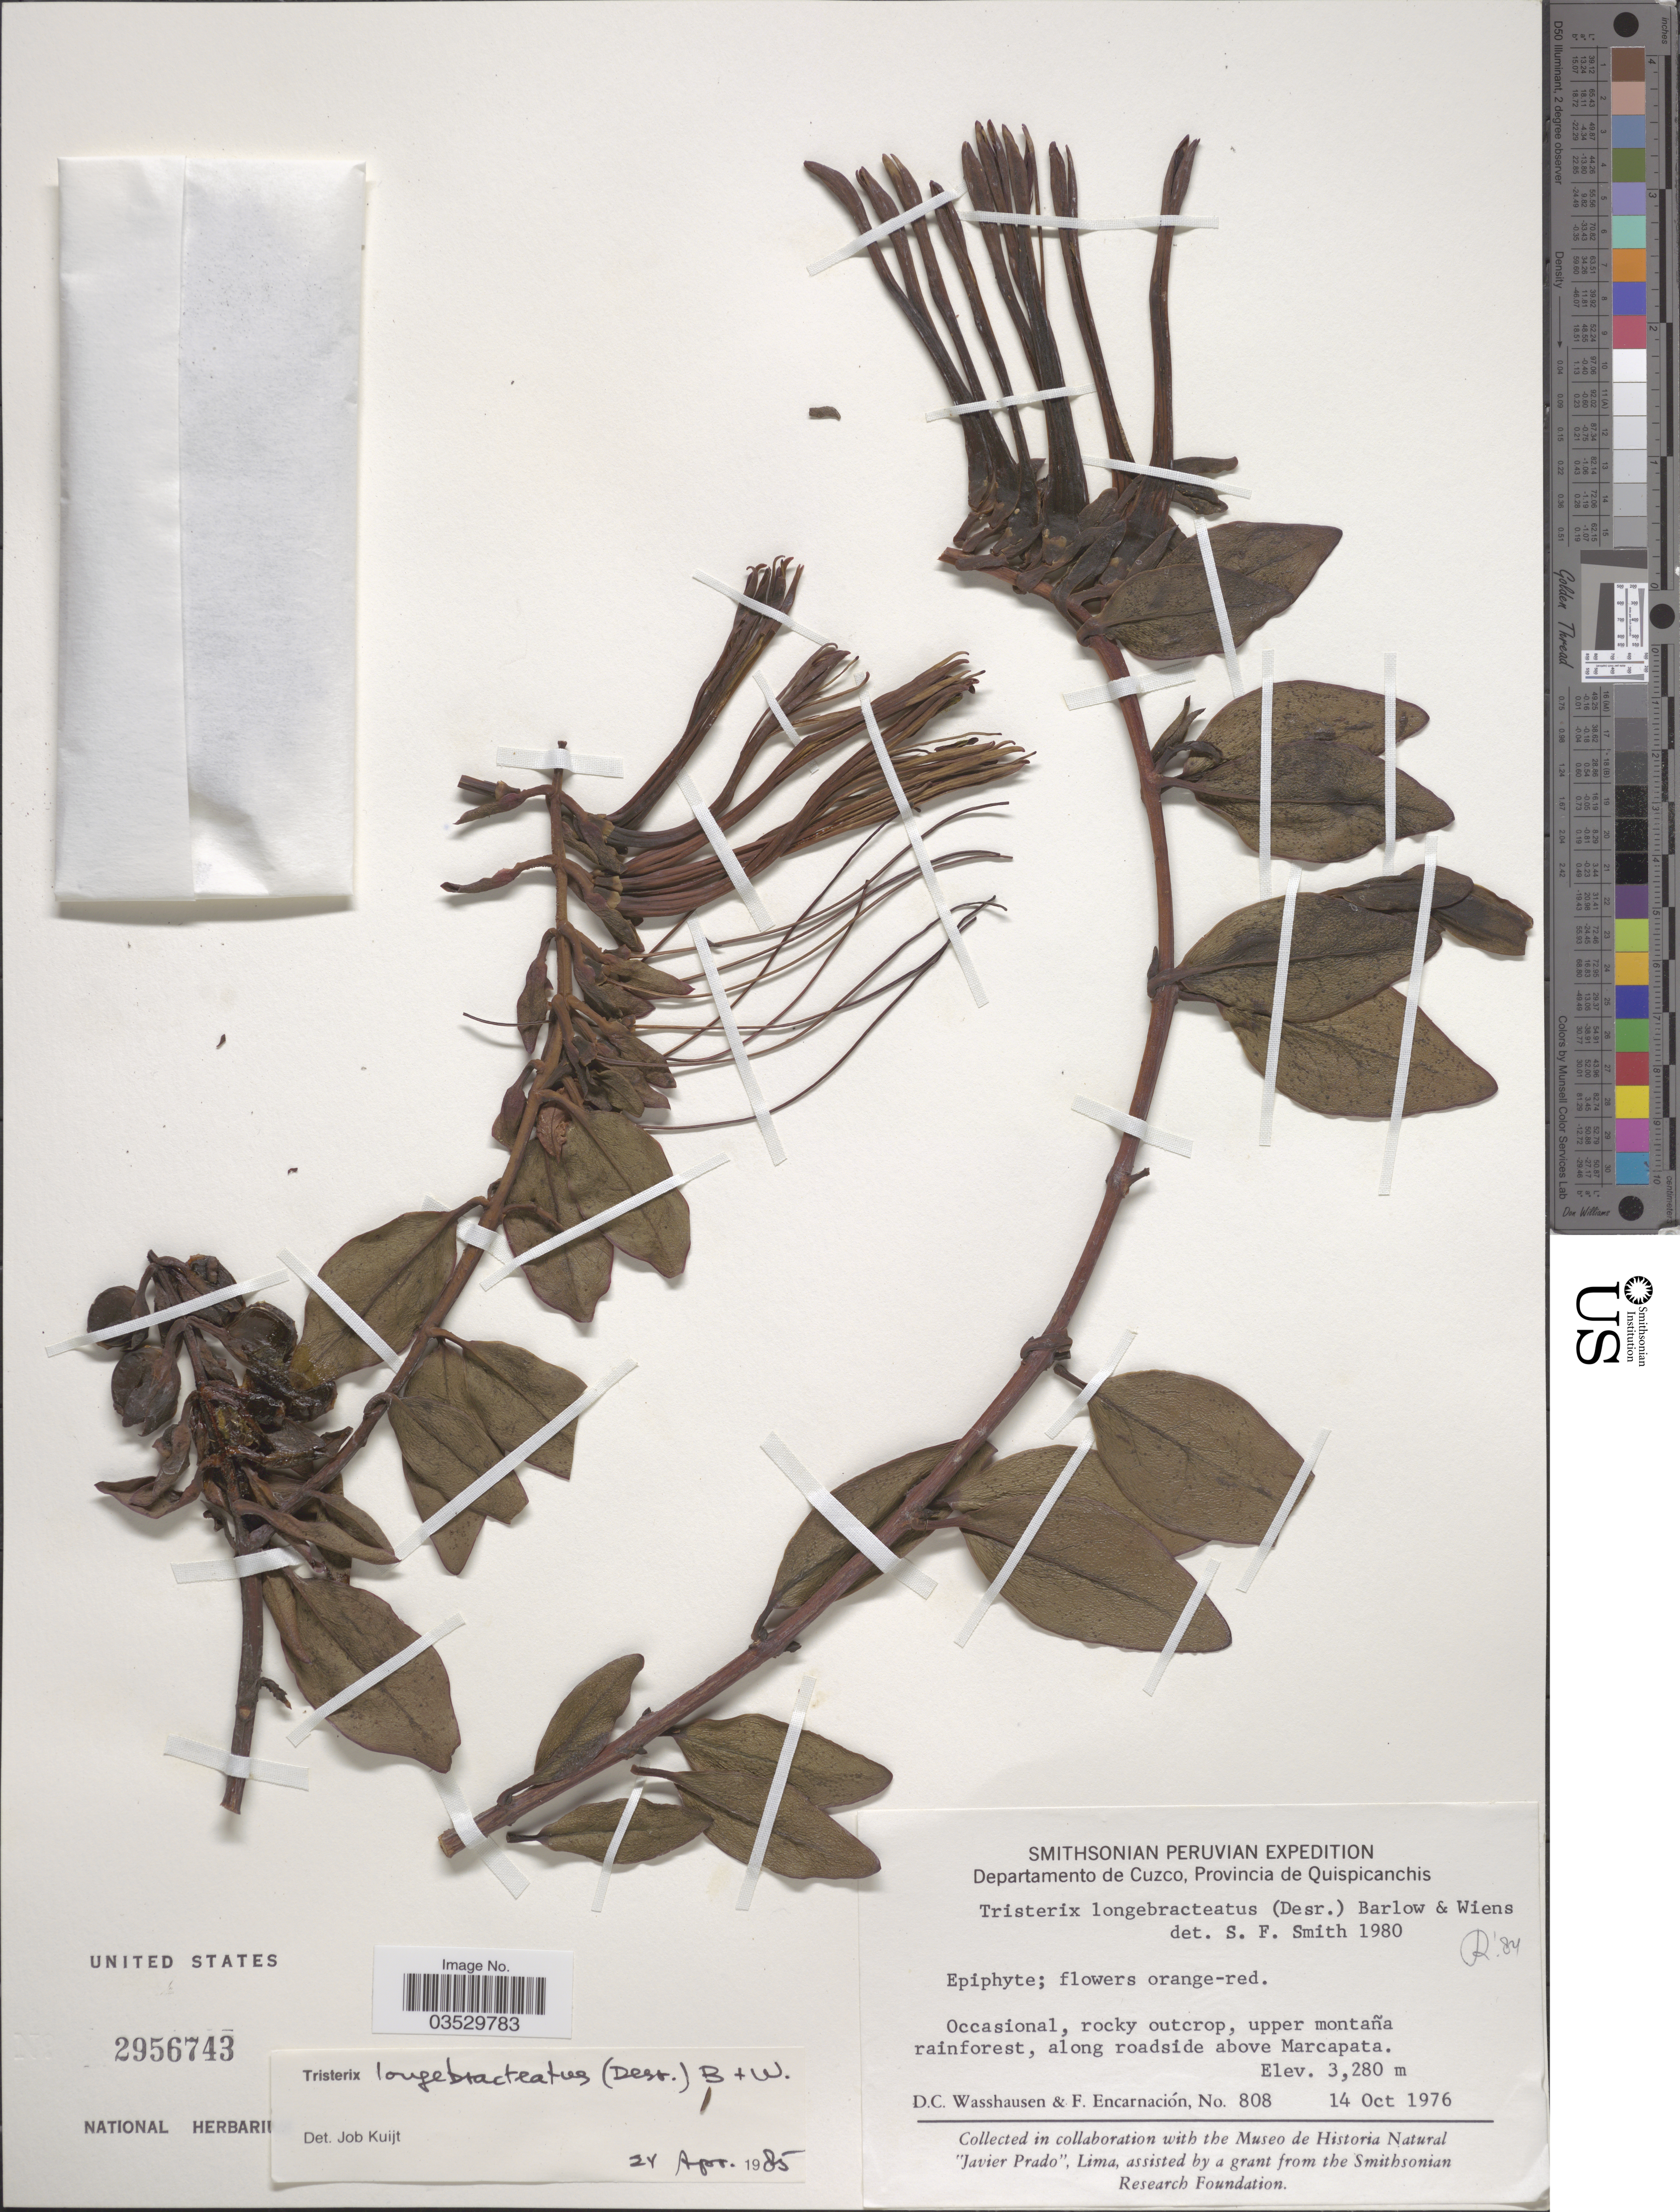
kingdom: Plantae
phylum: Tracheophyta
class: Magnoliopsida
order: Santalales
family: Loranthaceae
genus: Tristerix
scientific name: Tristerix longebracteatus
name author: (Desr.) Bart. & Wiens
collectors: D. C. Wasshausen & F. Encarnación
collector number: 808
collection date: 1976-10-14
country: Peru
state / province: Cusco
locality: Departamento de Cuzco, Provincia de Quispicanchis. Along roadside above Marcapata.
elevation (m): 3280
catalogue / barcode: US 2956743